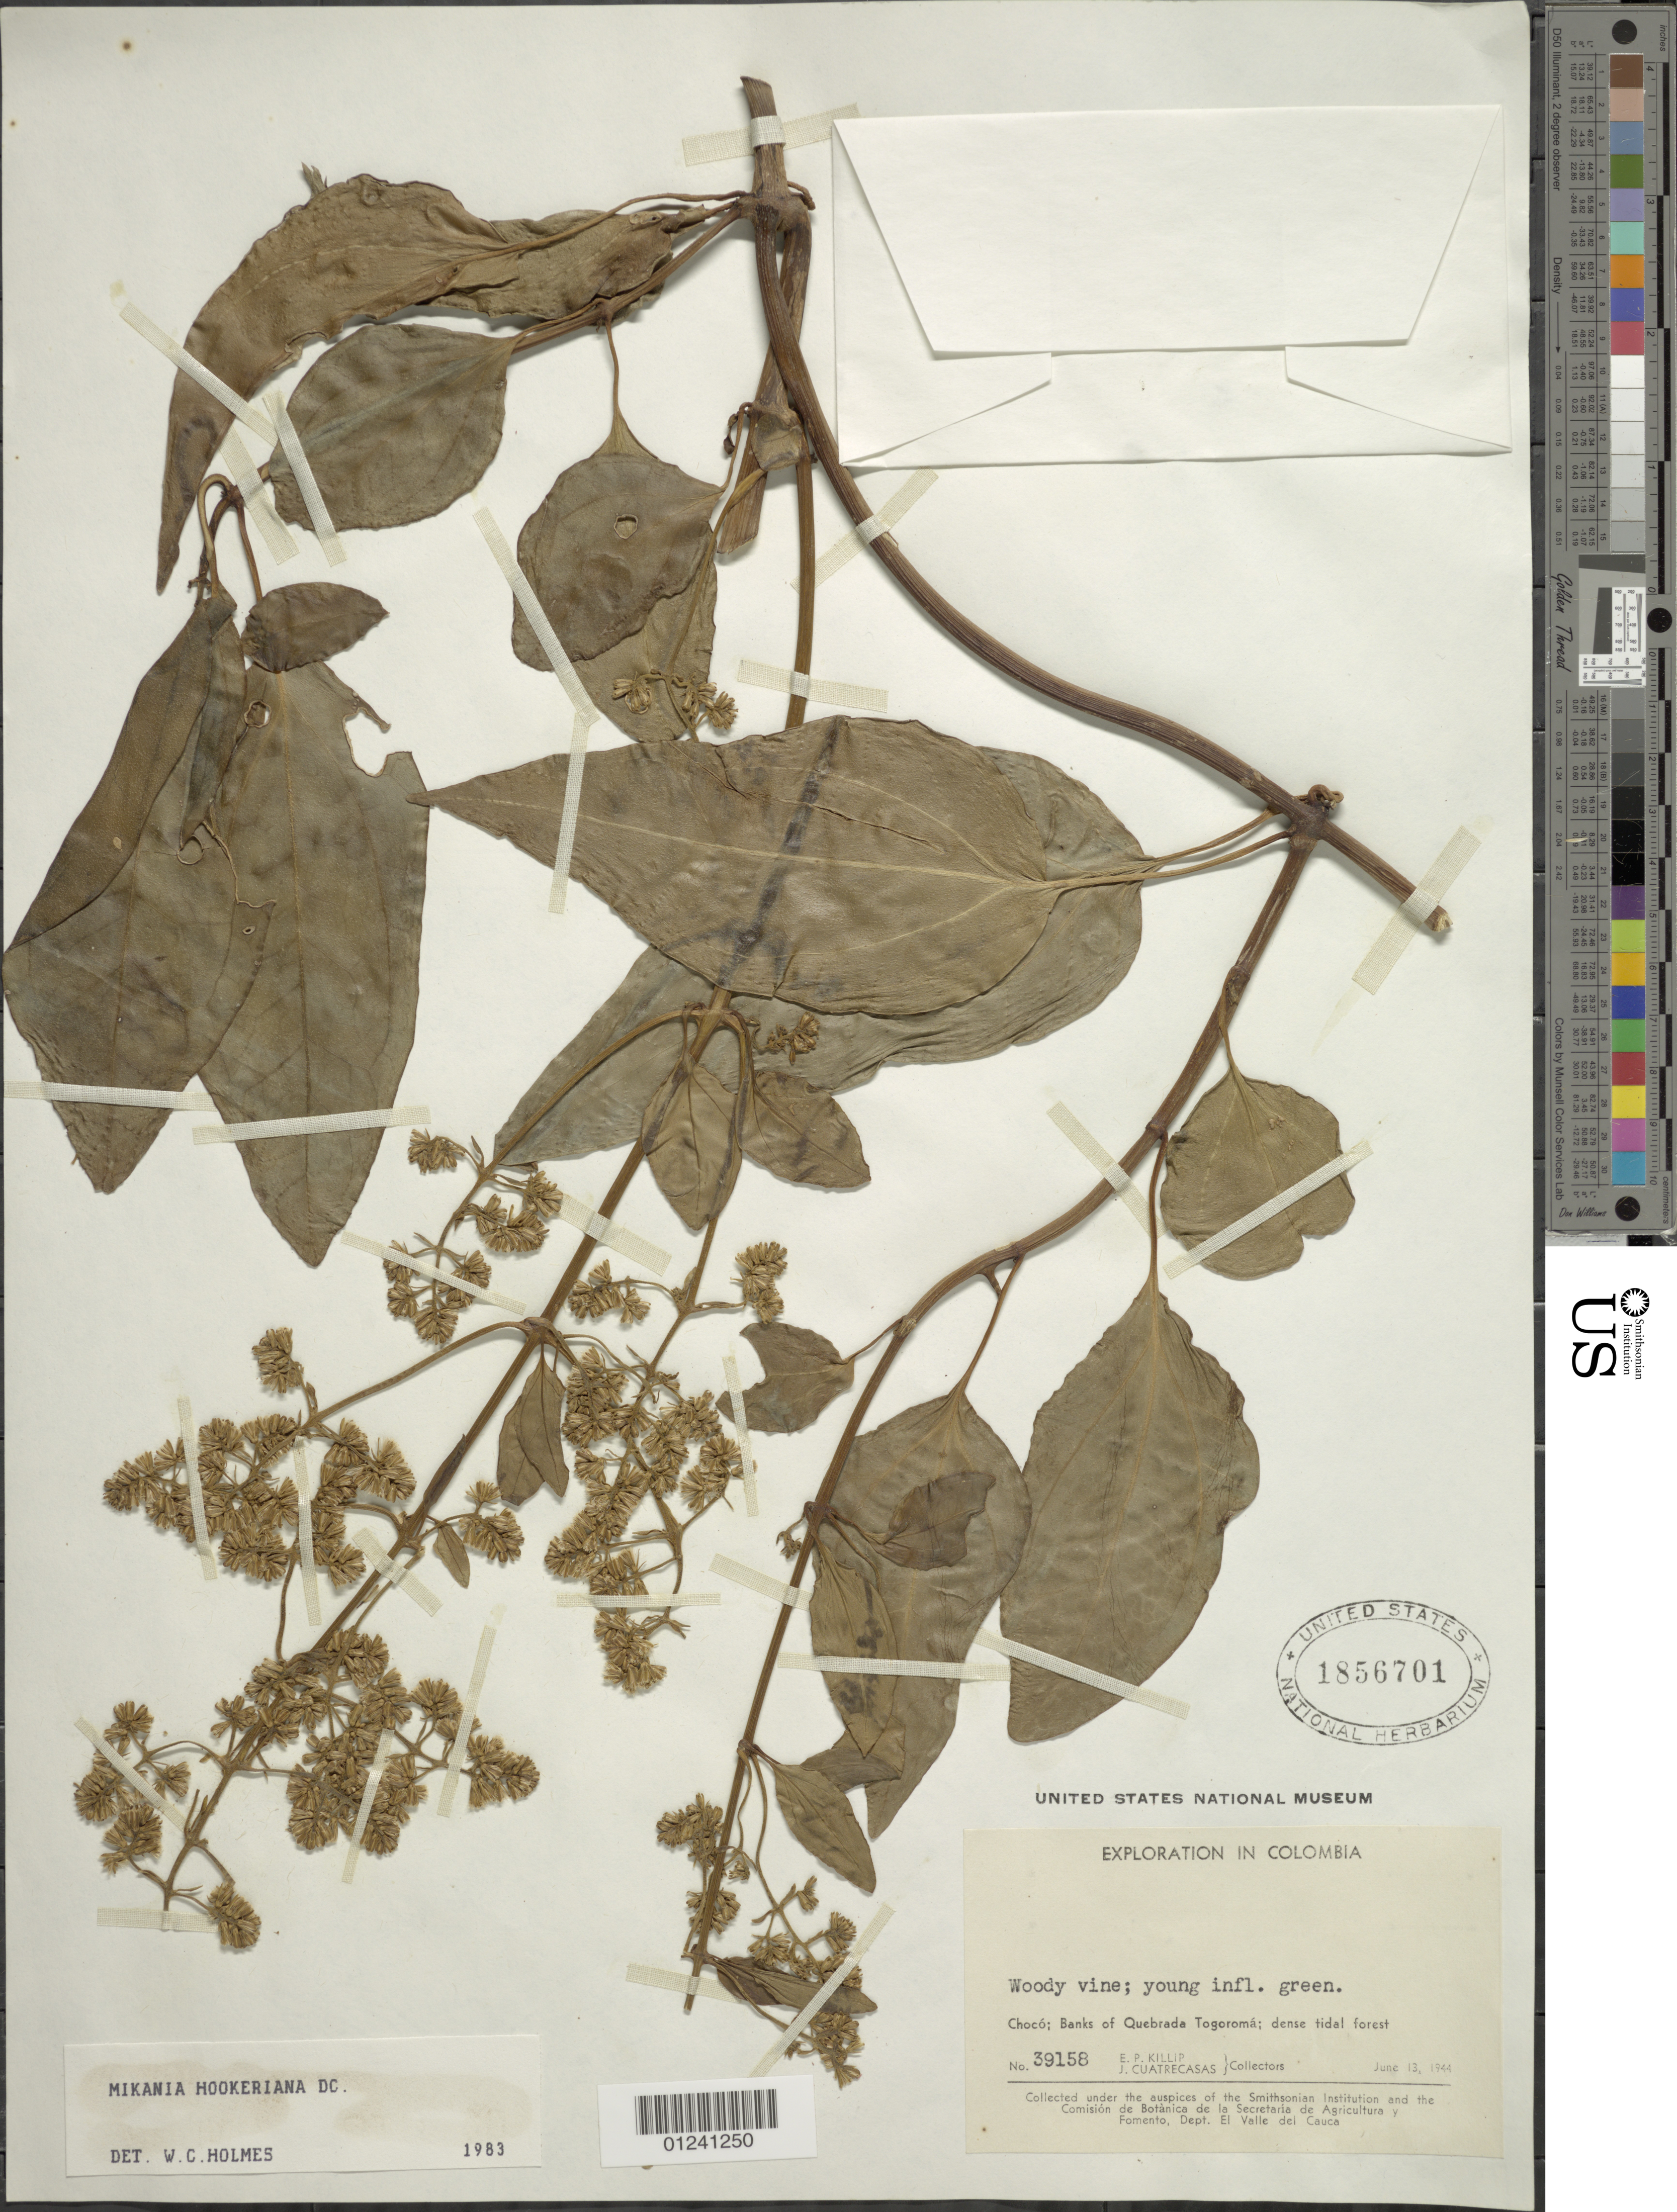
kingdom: Plantae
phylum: Tracheophyta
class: Magnoliopsida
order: Asterales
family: Asteraceae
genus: Mikania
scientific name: Mikania hookeriana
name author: DC.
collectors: E. P. Killip & J. Cuatrecasas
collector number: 39158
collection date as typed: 13 Jun 1944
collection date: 1944-06-13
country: Colombia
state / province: Chocó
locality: Banks of Quebrada Togoroma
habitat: dense tidal forest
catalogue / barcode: US 1856701